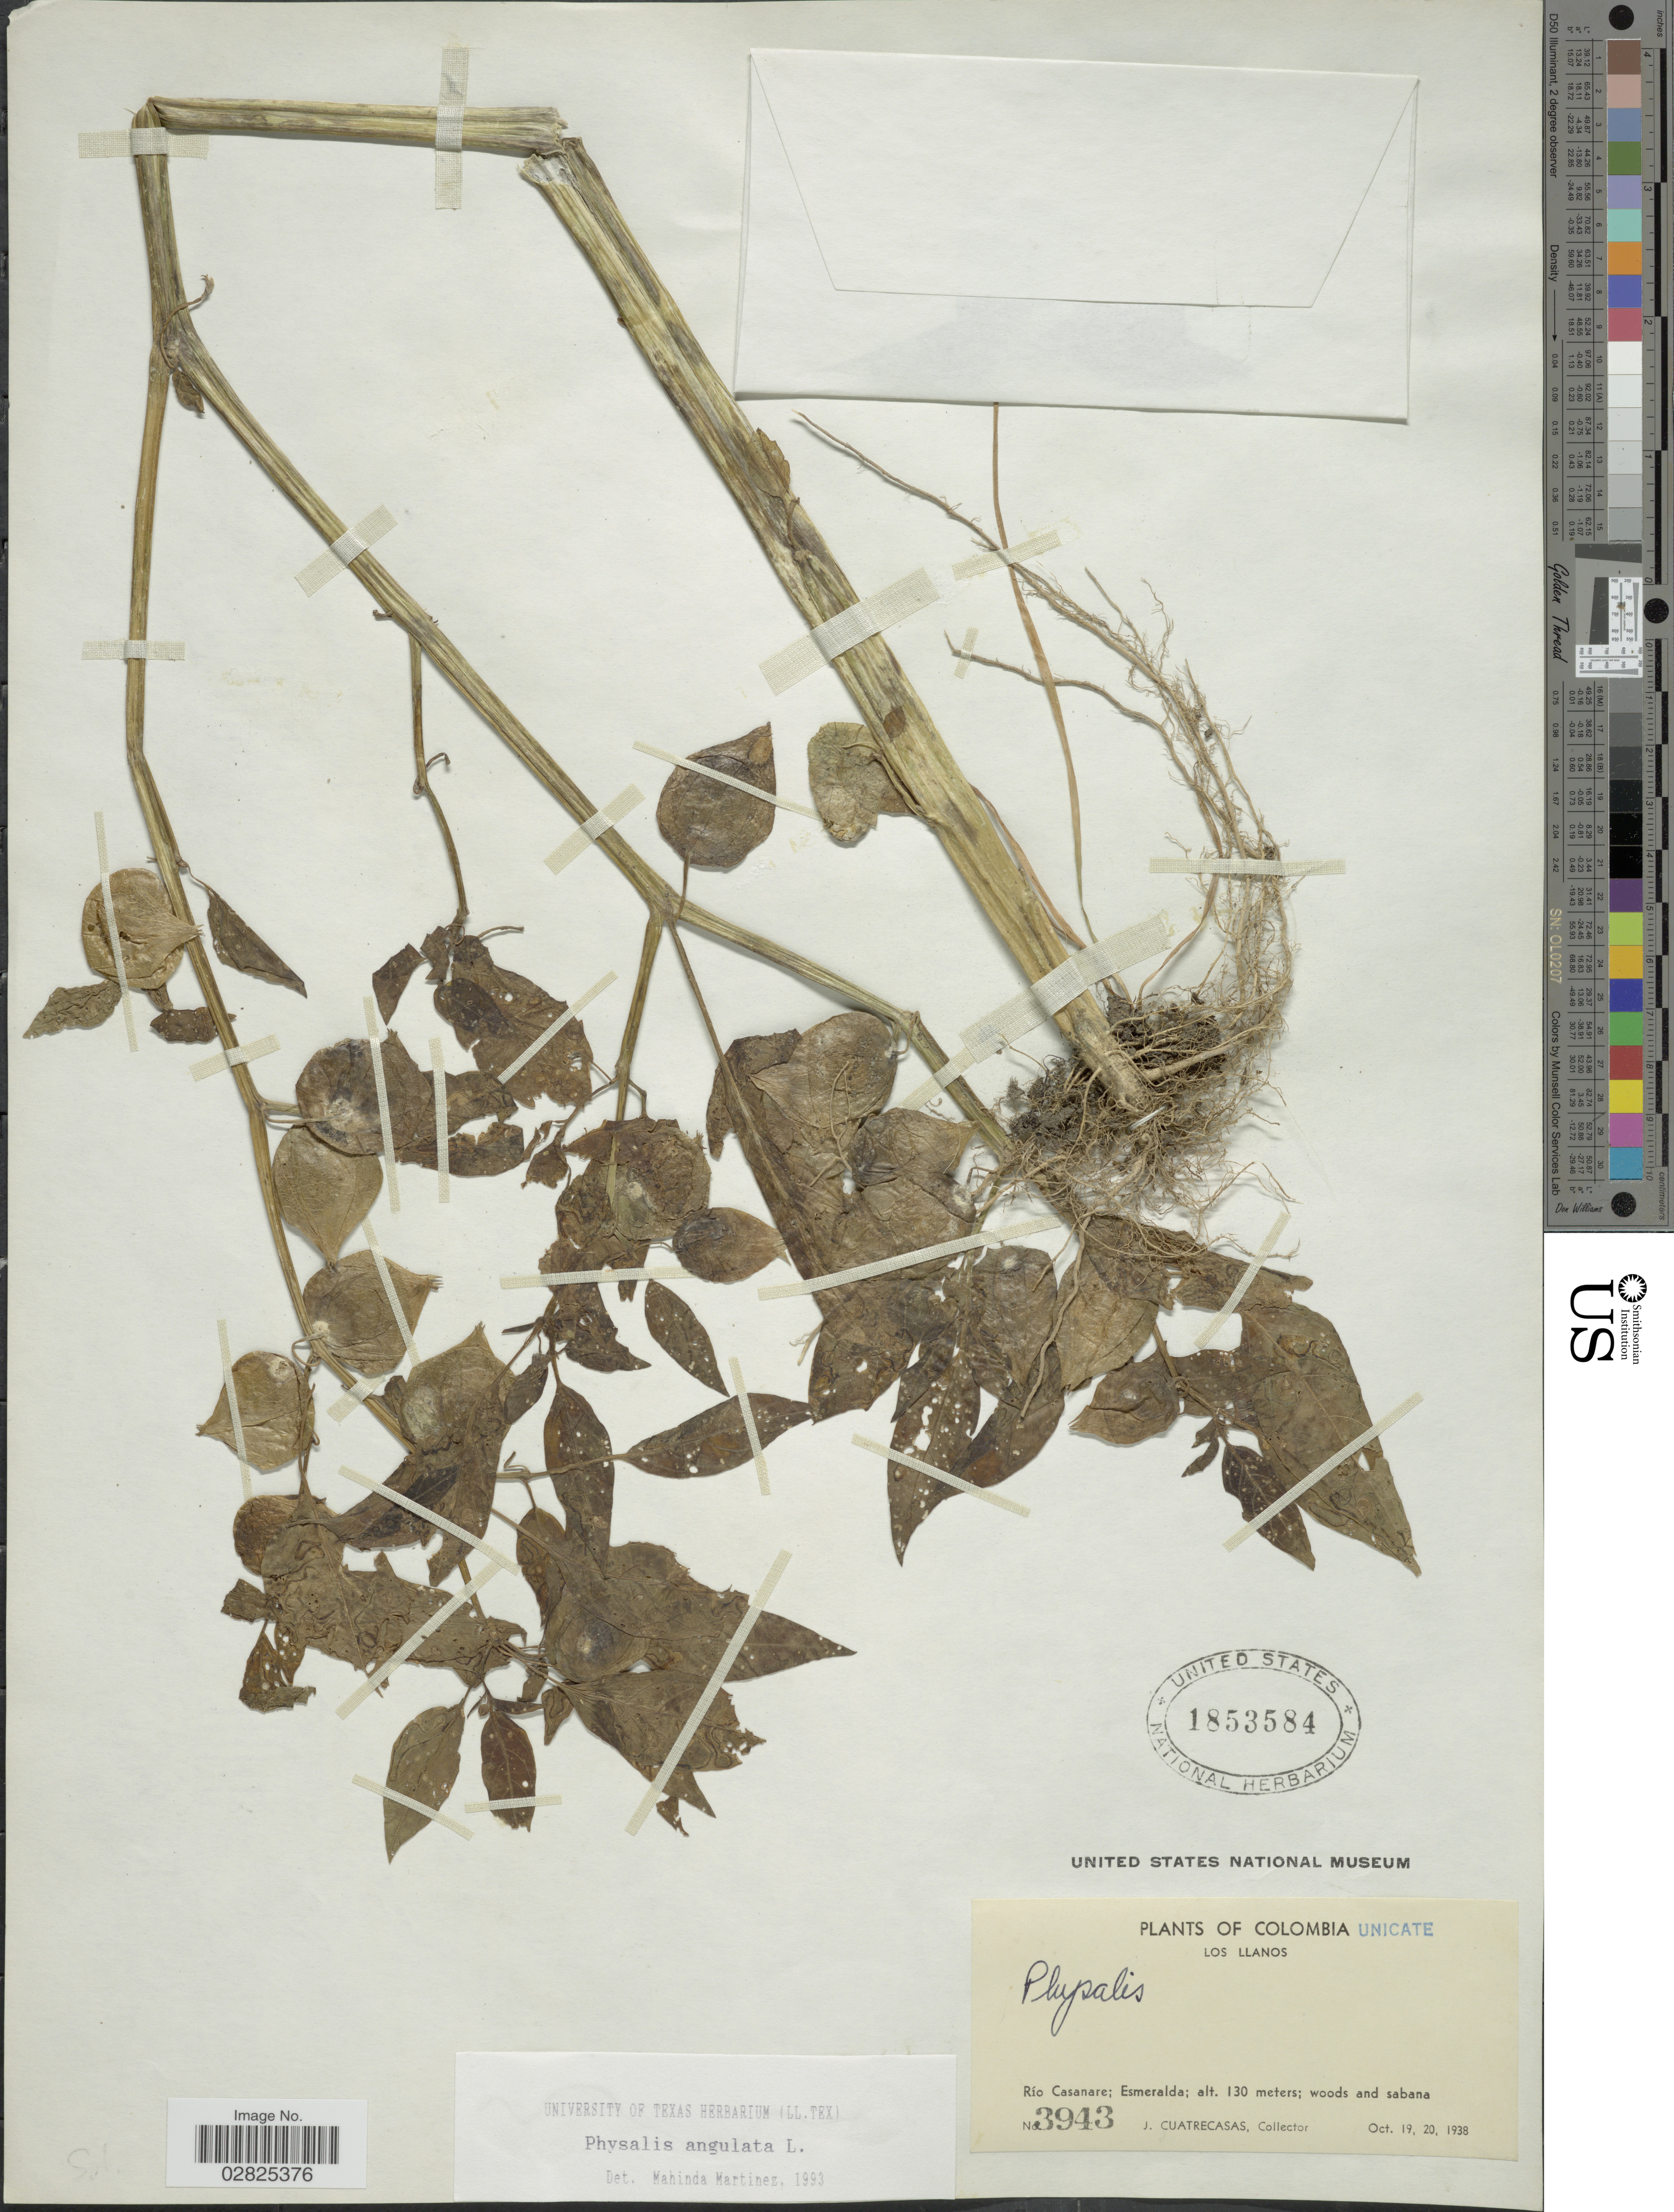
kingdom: Plantae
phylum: Tracheophyta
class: Magnoliopsida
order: Solanales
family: Solanaceae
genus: Physalis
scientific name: Physalis angulata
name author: L.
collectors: J. Cuatrecasas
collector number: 3943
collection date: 1938-10-19/1938-10-20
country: Colombia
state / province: Casanare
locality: Los Llanos, Río Casanare; Esmeralda.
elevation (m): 130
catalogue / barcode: US 1853584